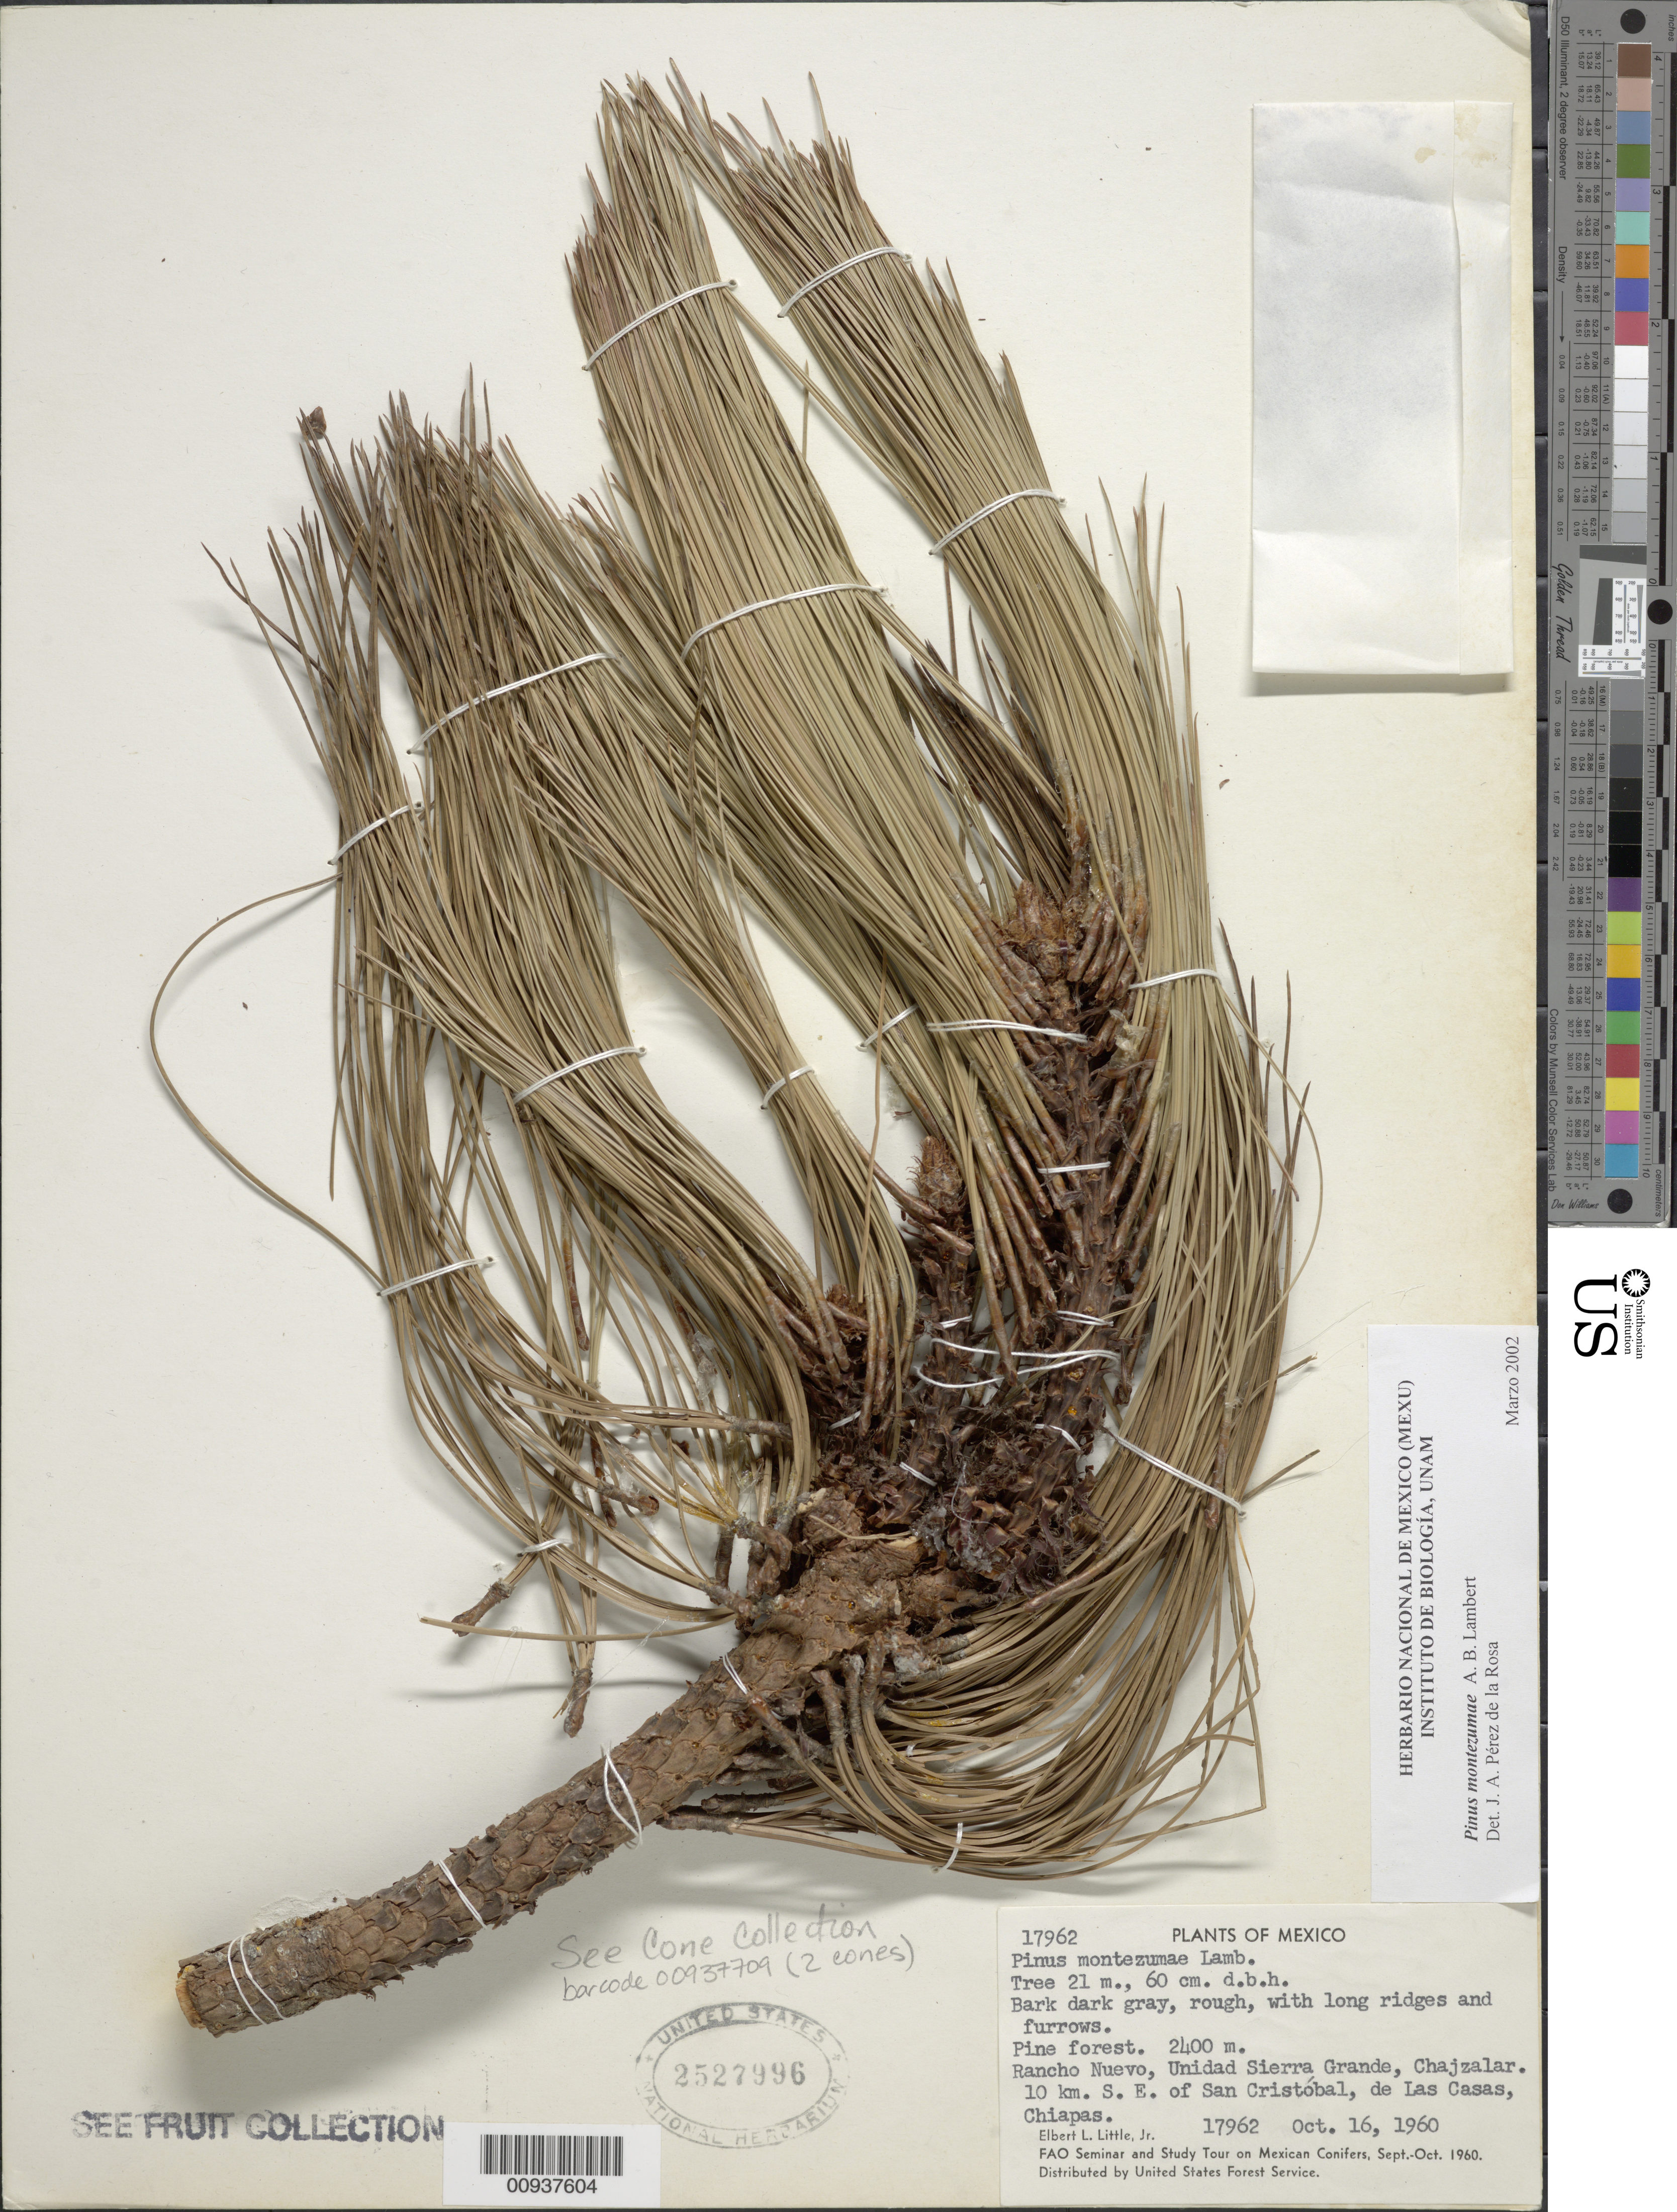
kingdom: Plantae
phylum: Tracheophyta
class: Pinopsida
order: Pinales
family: Pinaceae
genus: Pinus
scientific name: Pinus montezumae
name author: Lamb.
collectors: E. L. Little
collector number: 17962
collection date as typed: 16 Oct 1960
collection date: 1960-10-16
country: Mexico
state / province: Chiapas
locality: Rancho Nuevo, Unidad Sierra Grande, Chajzalar. 10 km. SE of San Cristóbal de las Casas.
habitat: Pine forest.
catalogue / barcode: US 2527996